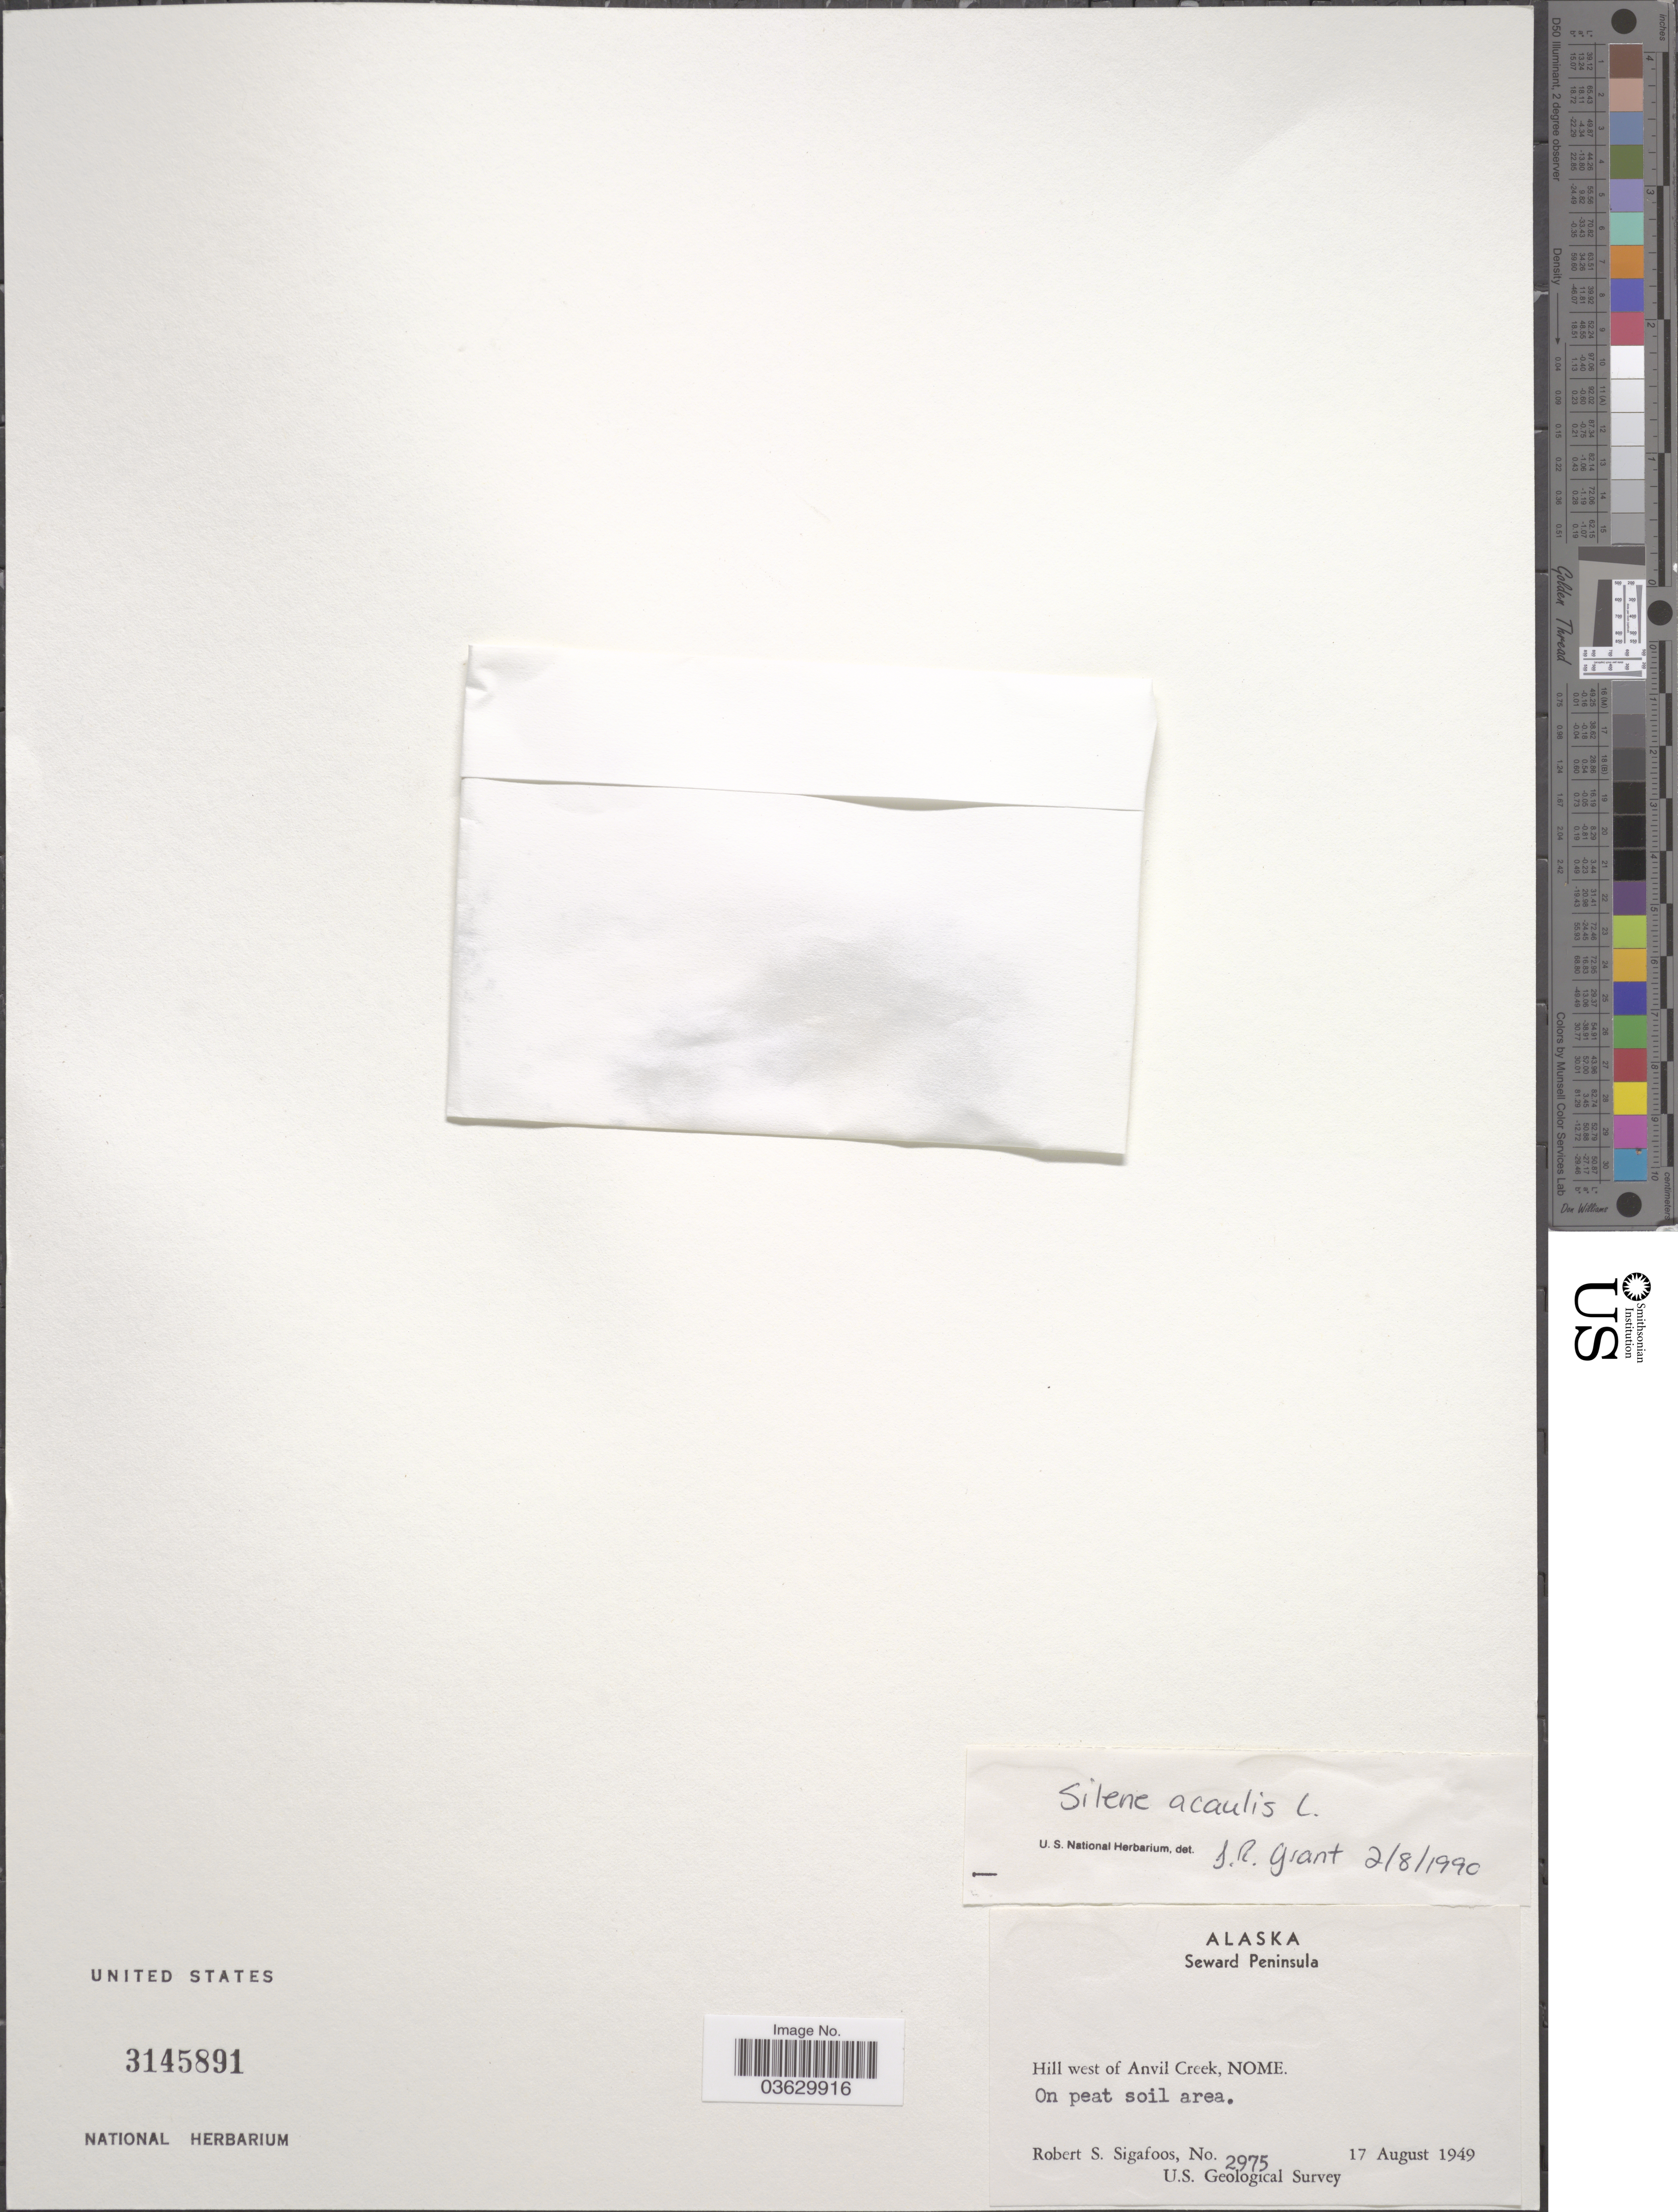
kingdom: Plantae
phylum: Tracheophyta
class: Magnoliopsida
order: Caryophyllales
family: Caryophyllaceae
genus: Silene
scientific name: Silene acaulis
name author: (L.) Jacq.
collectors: R. Sigafoos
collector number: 2975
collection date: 1949-08-17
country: United States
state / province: Alaska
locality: Seward Peninsula. Hill west of Anvil Creek, Nome.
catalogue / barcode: US 3145891